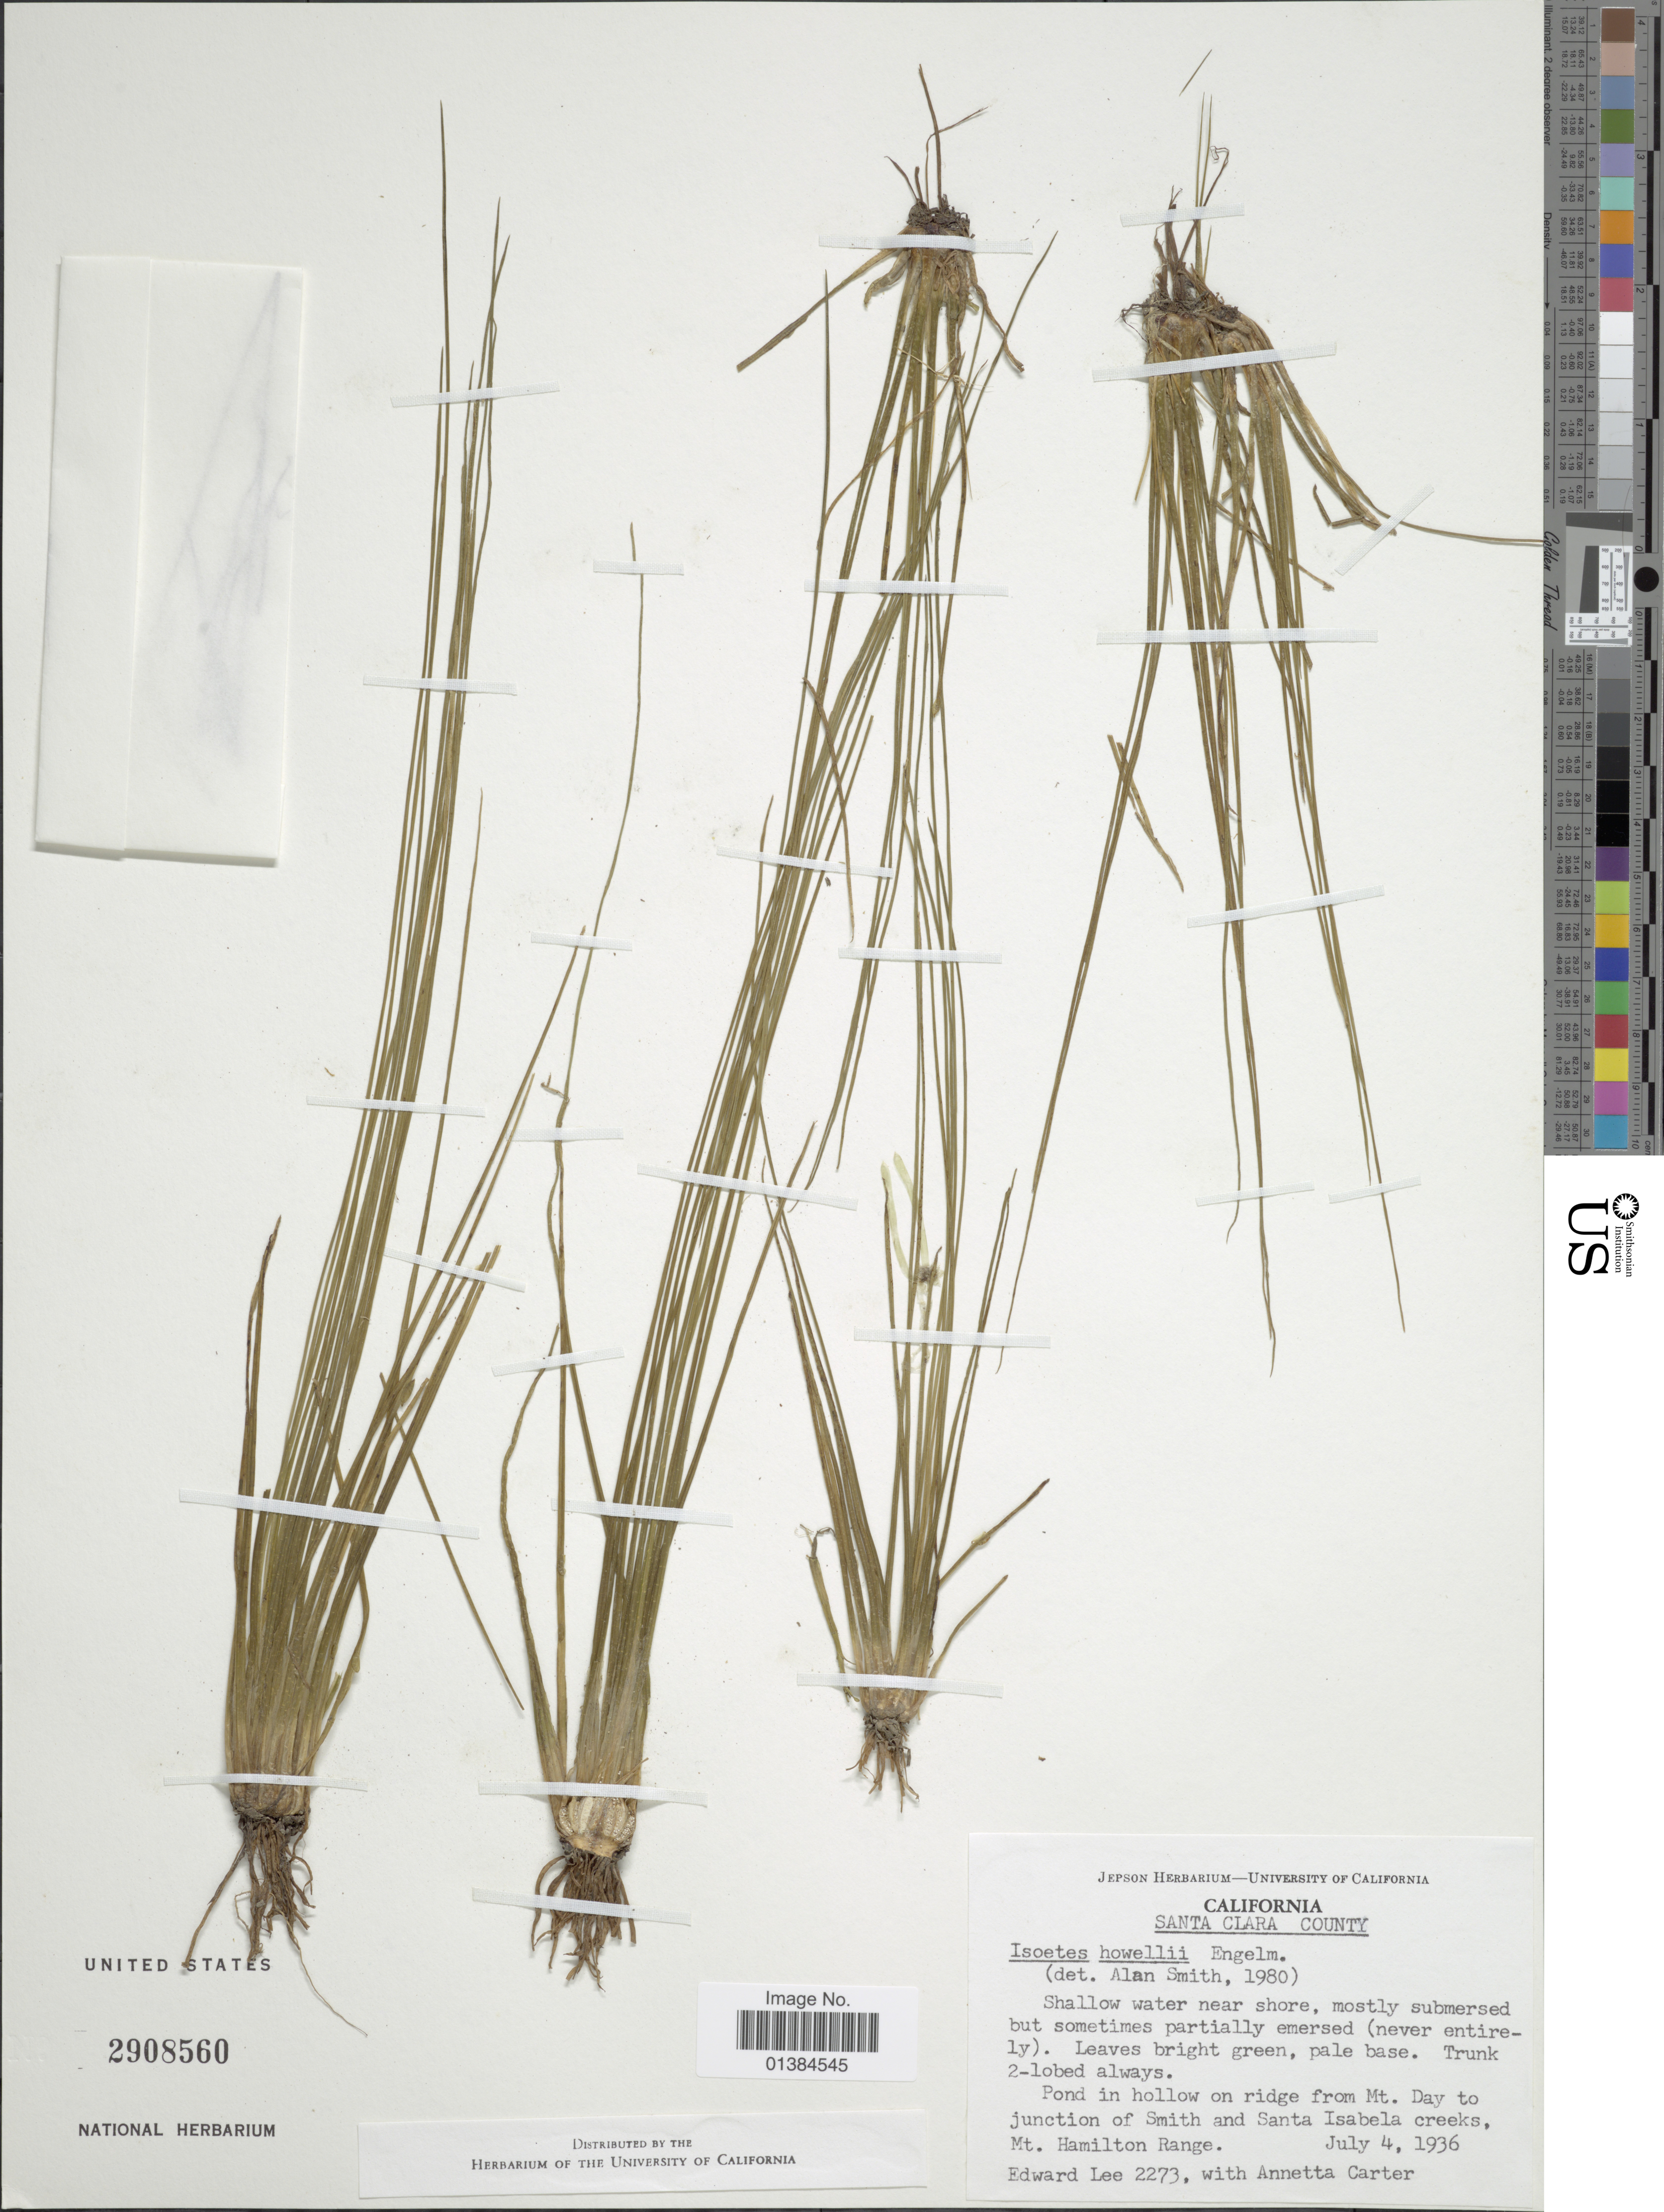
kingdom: Plantae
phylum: Tracheophyta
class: Lycopodiopsida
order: Isoetales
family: Isoetaceae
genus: Isoetes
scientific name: Isoetes howellii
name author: Engelm.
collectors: E. Lee & A. Carter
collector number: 2273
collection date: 1936-07-04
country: United States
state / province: California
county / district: Santa Clara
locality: Santa Clara County. Pond in hollow on ridge from Mt. Day to junction of Smith and Santa Isabela creeks, Mt. Hamilton Range.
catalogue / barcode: US 2908560